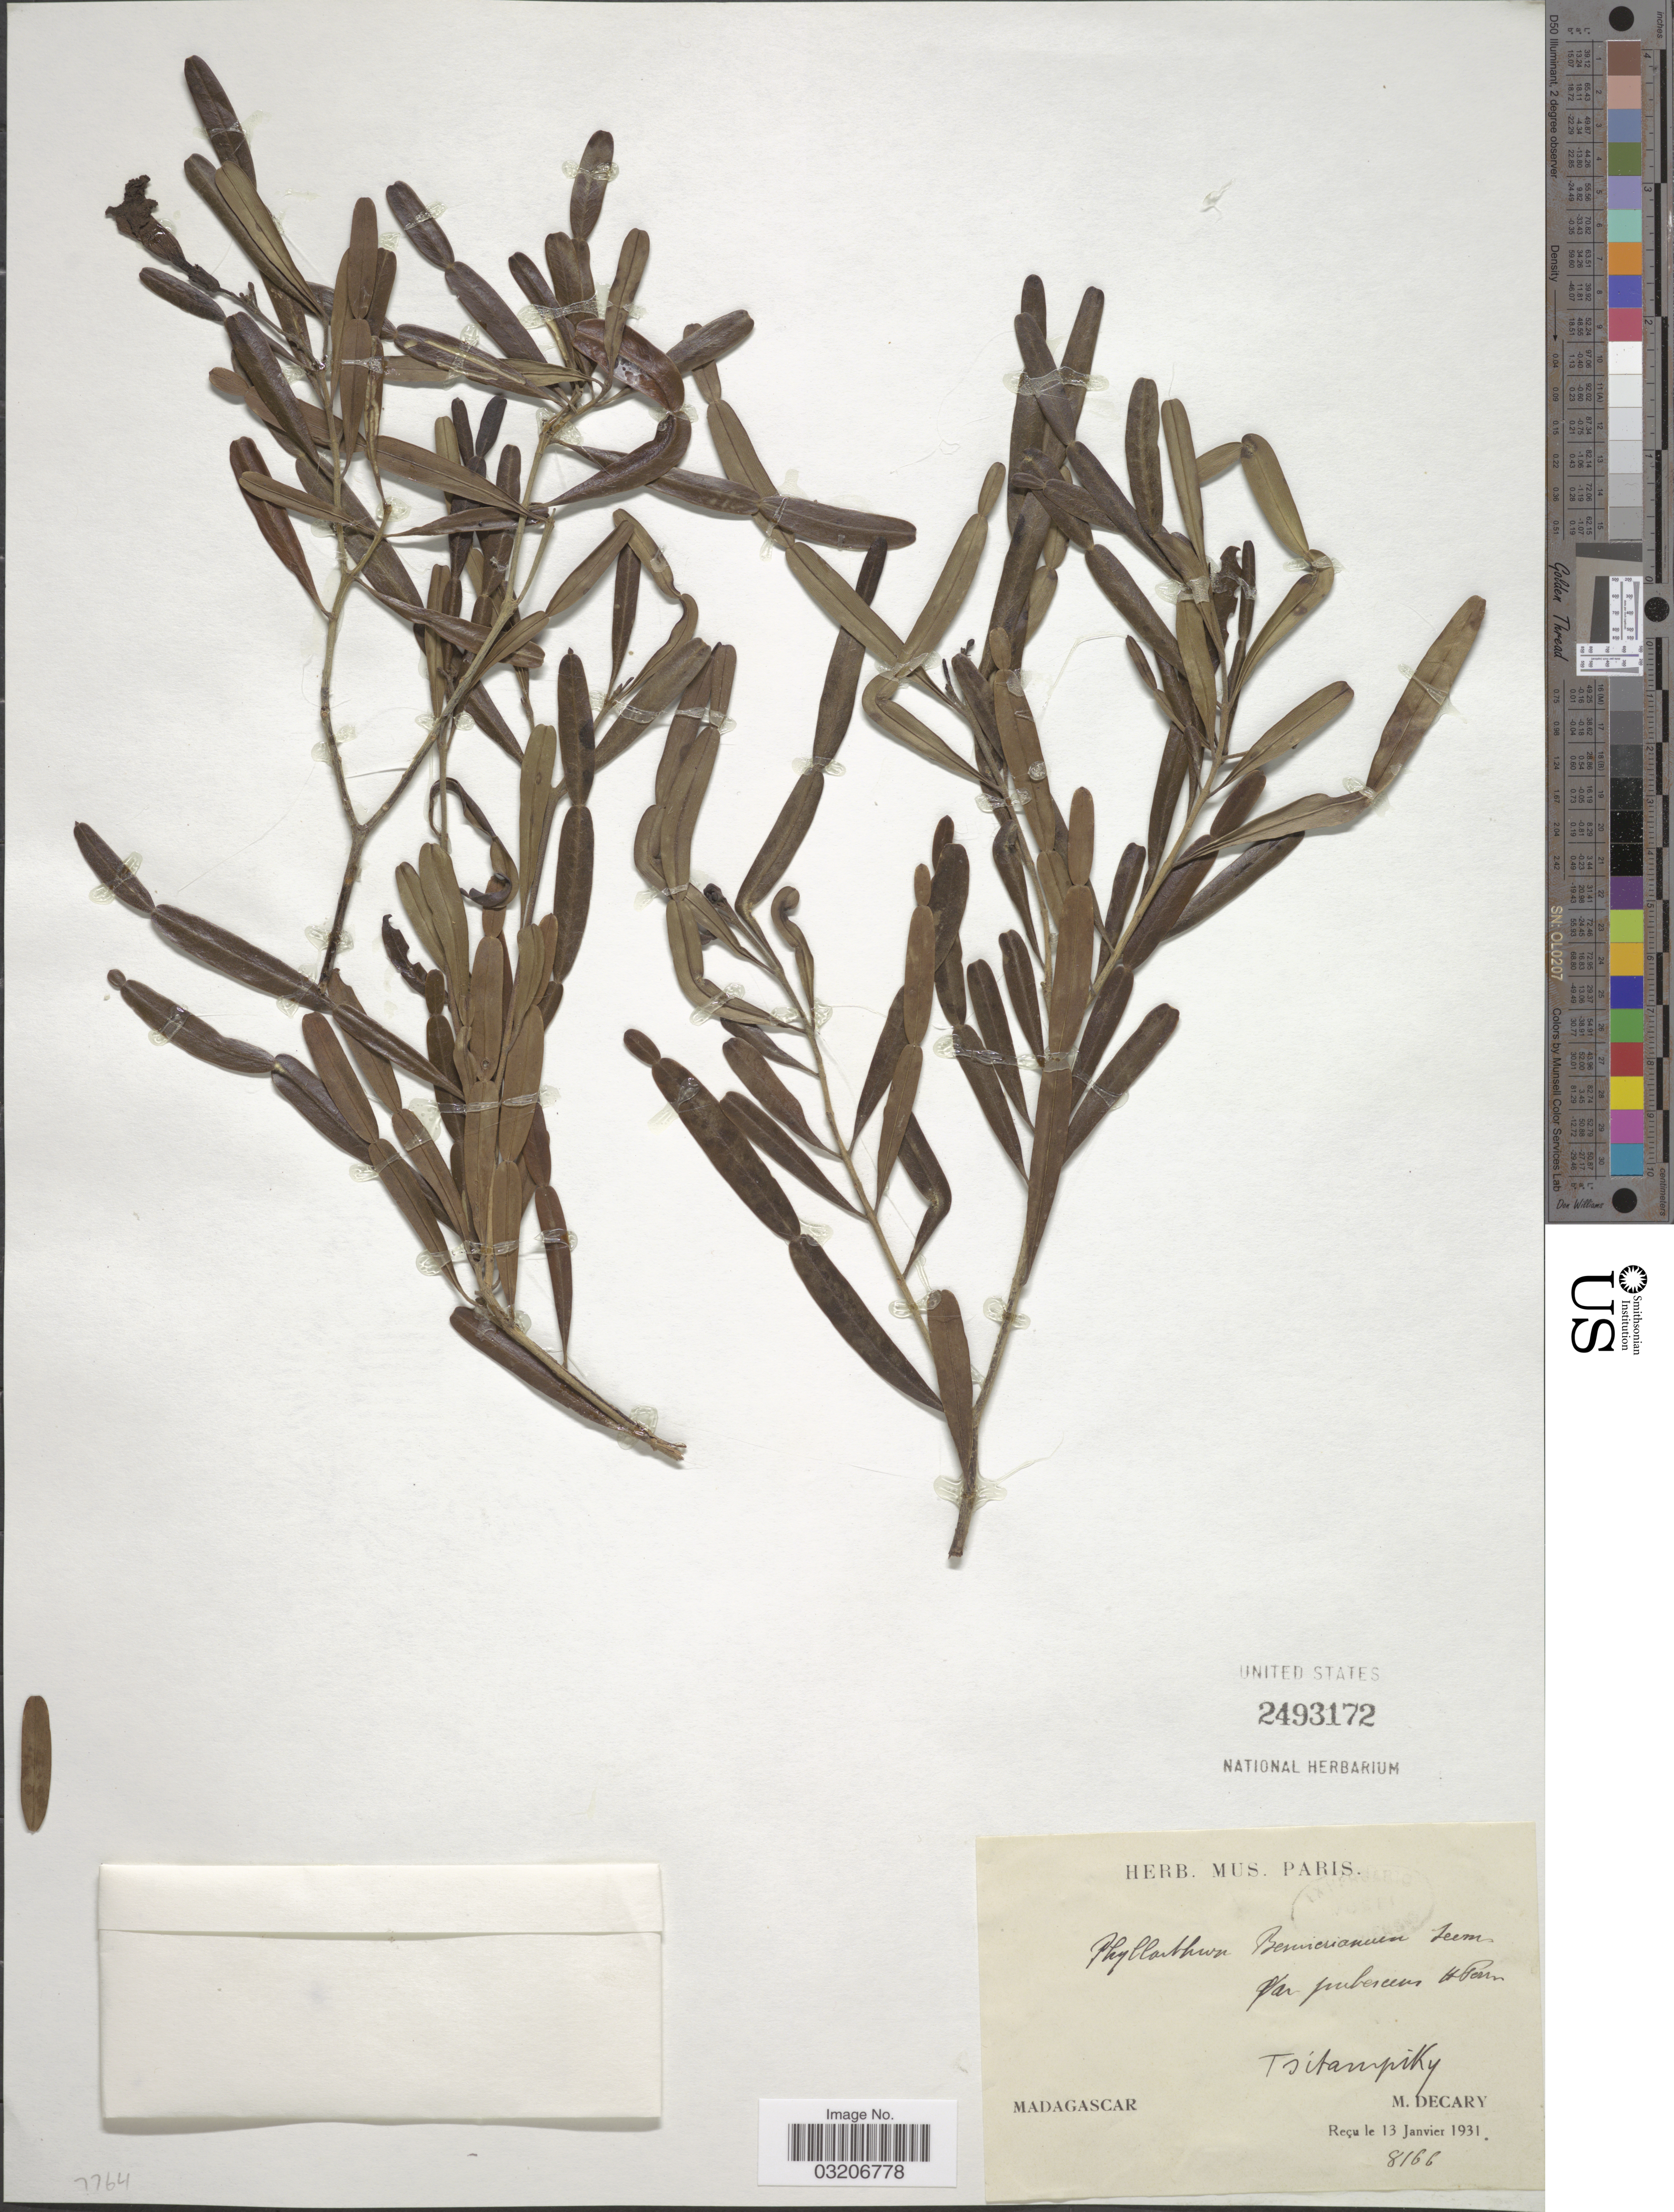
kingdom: Plantae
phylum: Tracheophyta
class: Magnoliopsida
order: Lamiales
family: Bignoniaceae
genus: Phyllarthron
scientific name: Phyllarthron bernierianum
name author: Seem.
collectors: R. Decary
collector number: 8166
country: Madagascar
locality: Tsitampiky.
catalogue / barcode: US 2493172